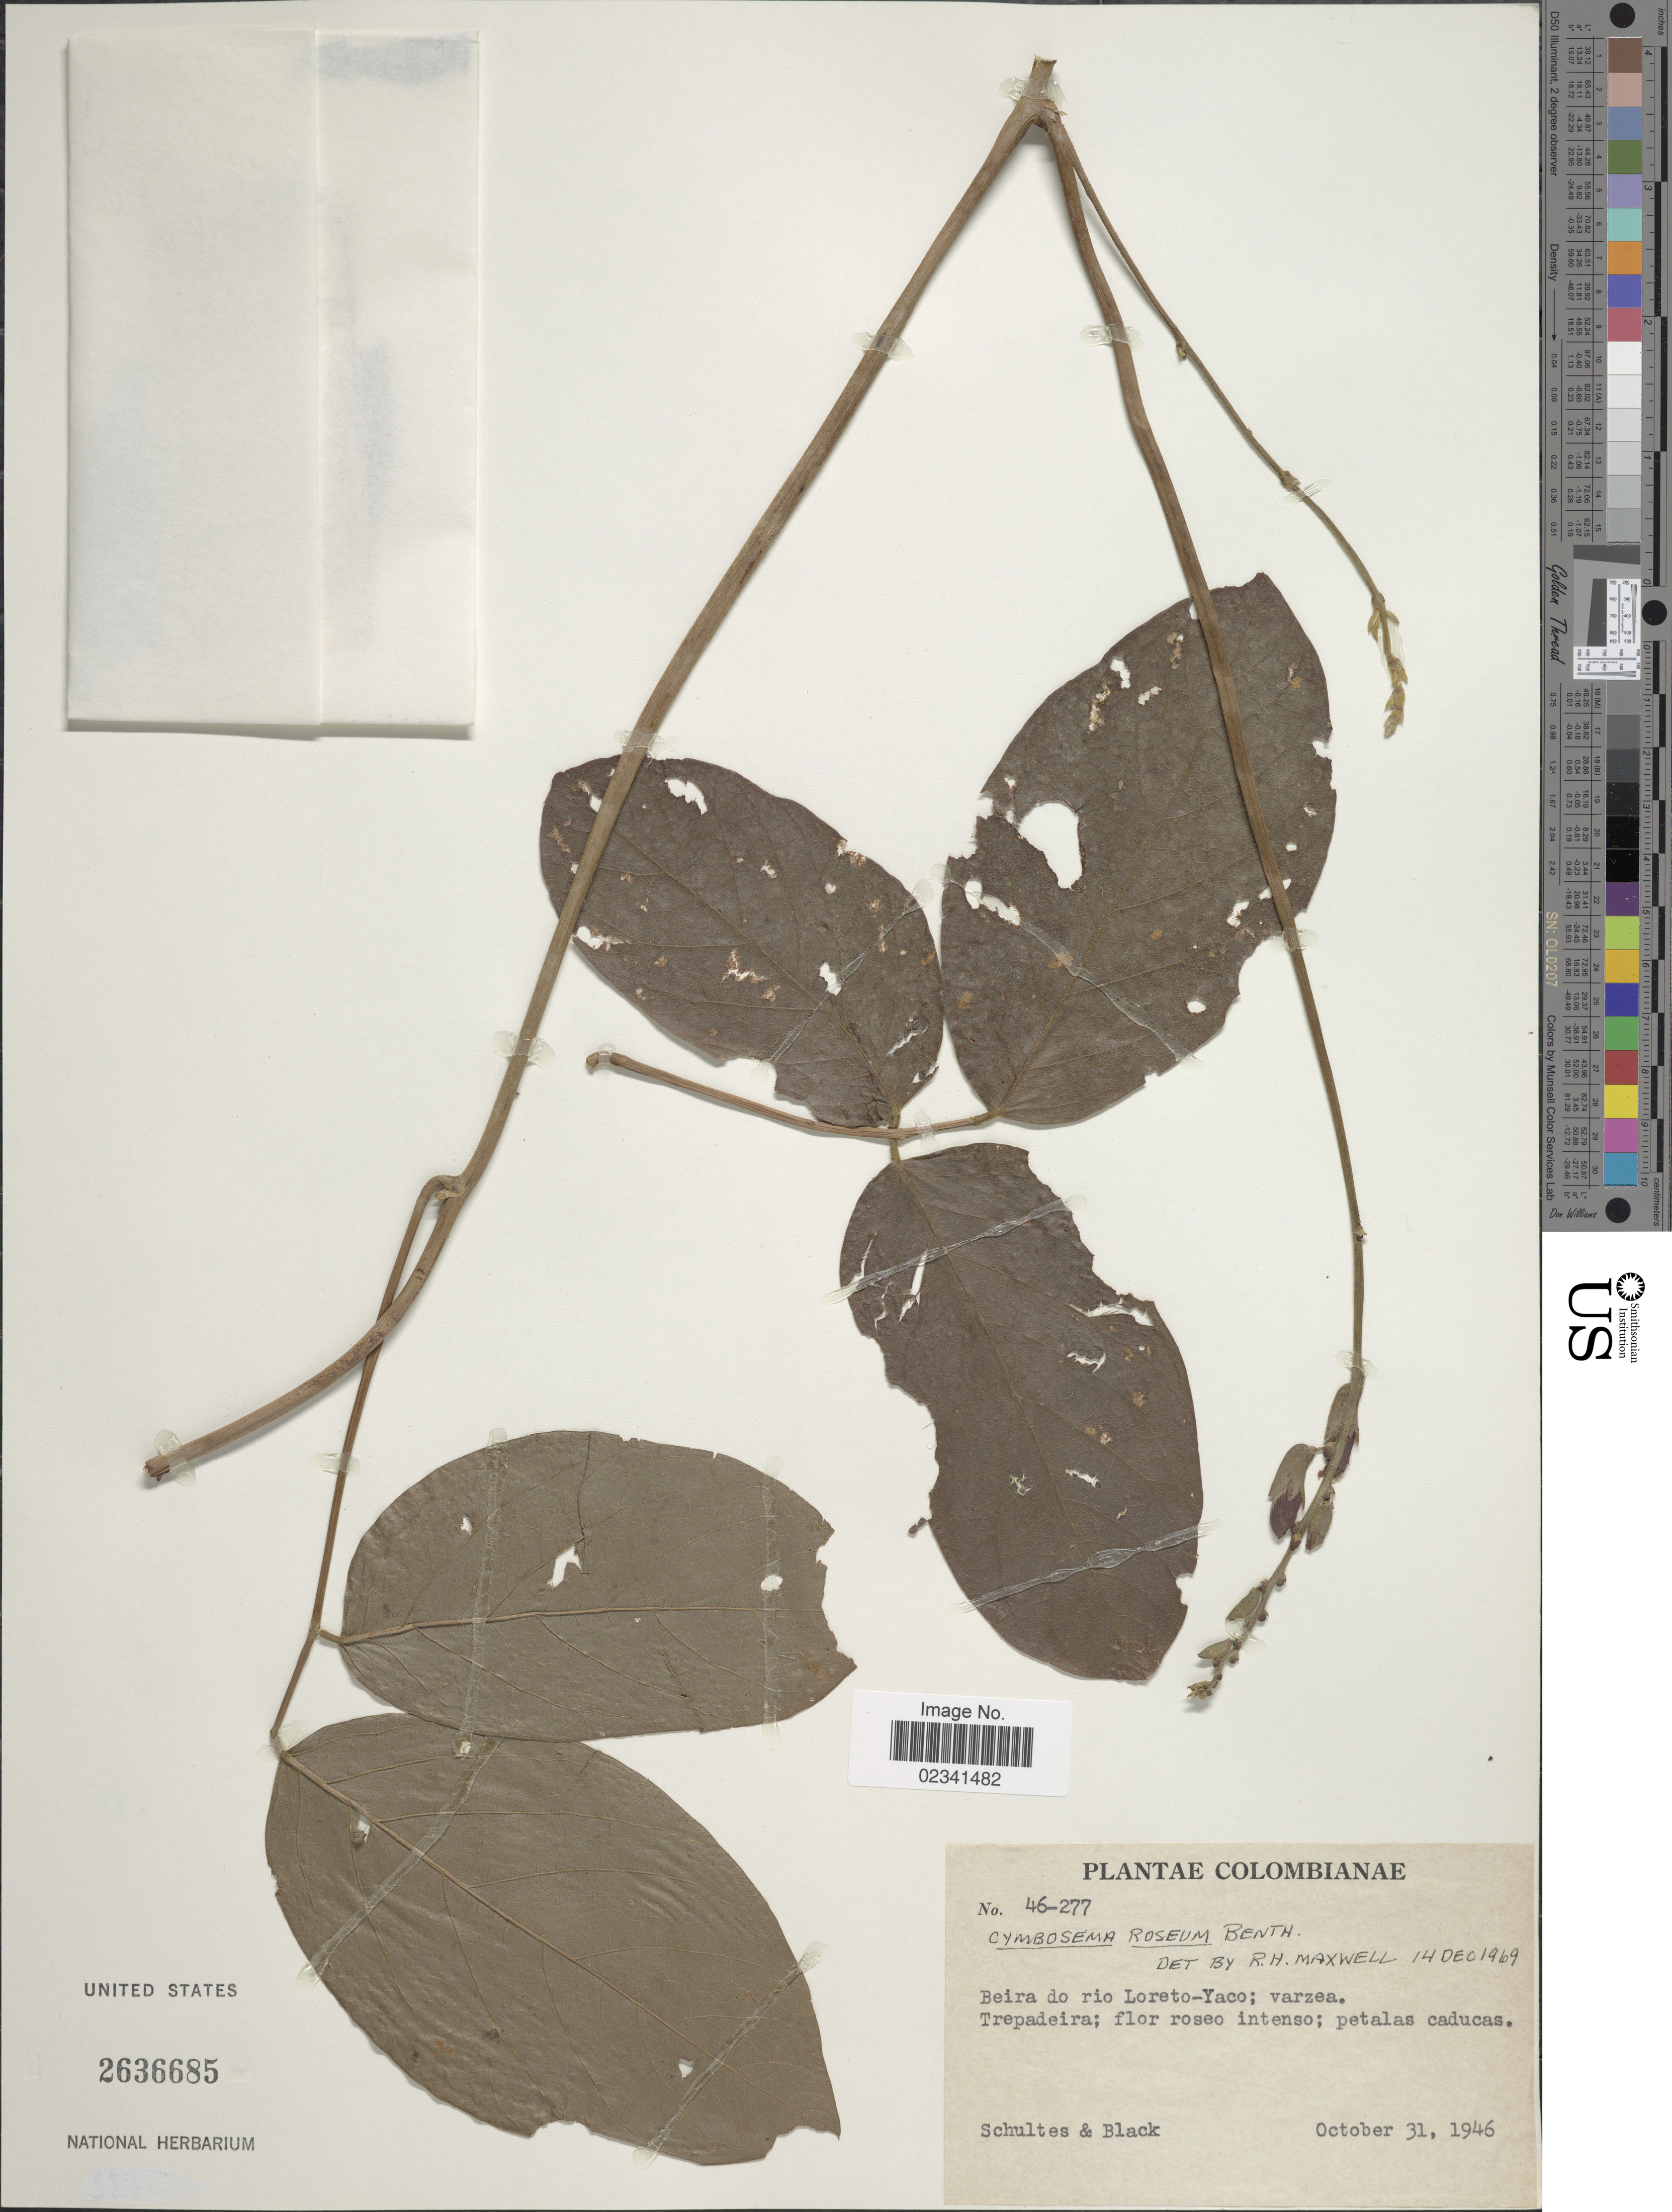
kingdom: Plantae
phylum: Tracheophyta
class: Magnoliopsida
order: Fabales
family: Fabaceae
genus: Cymbosema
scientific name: Cymbosema roseum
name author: Benth.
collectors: -- Schultes & -- Black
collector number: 46-277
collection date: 1946-10-31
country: Colombia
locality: Beira do rio Loreto - Yaco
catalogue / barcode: US 2636685